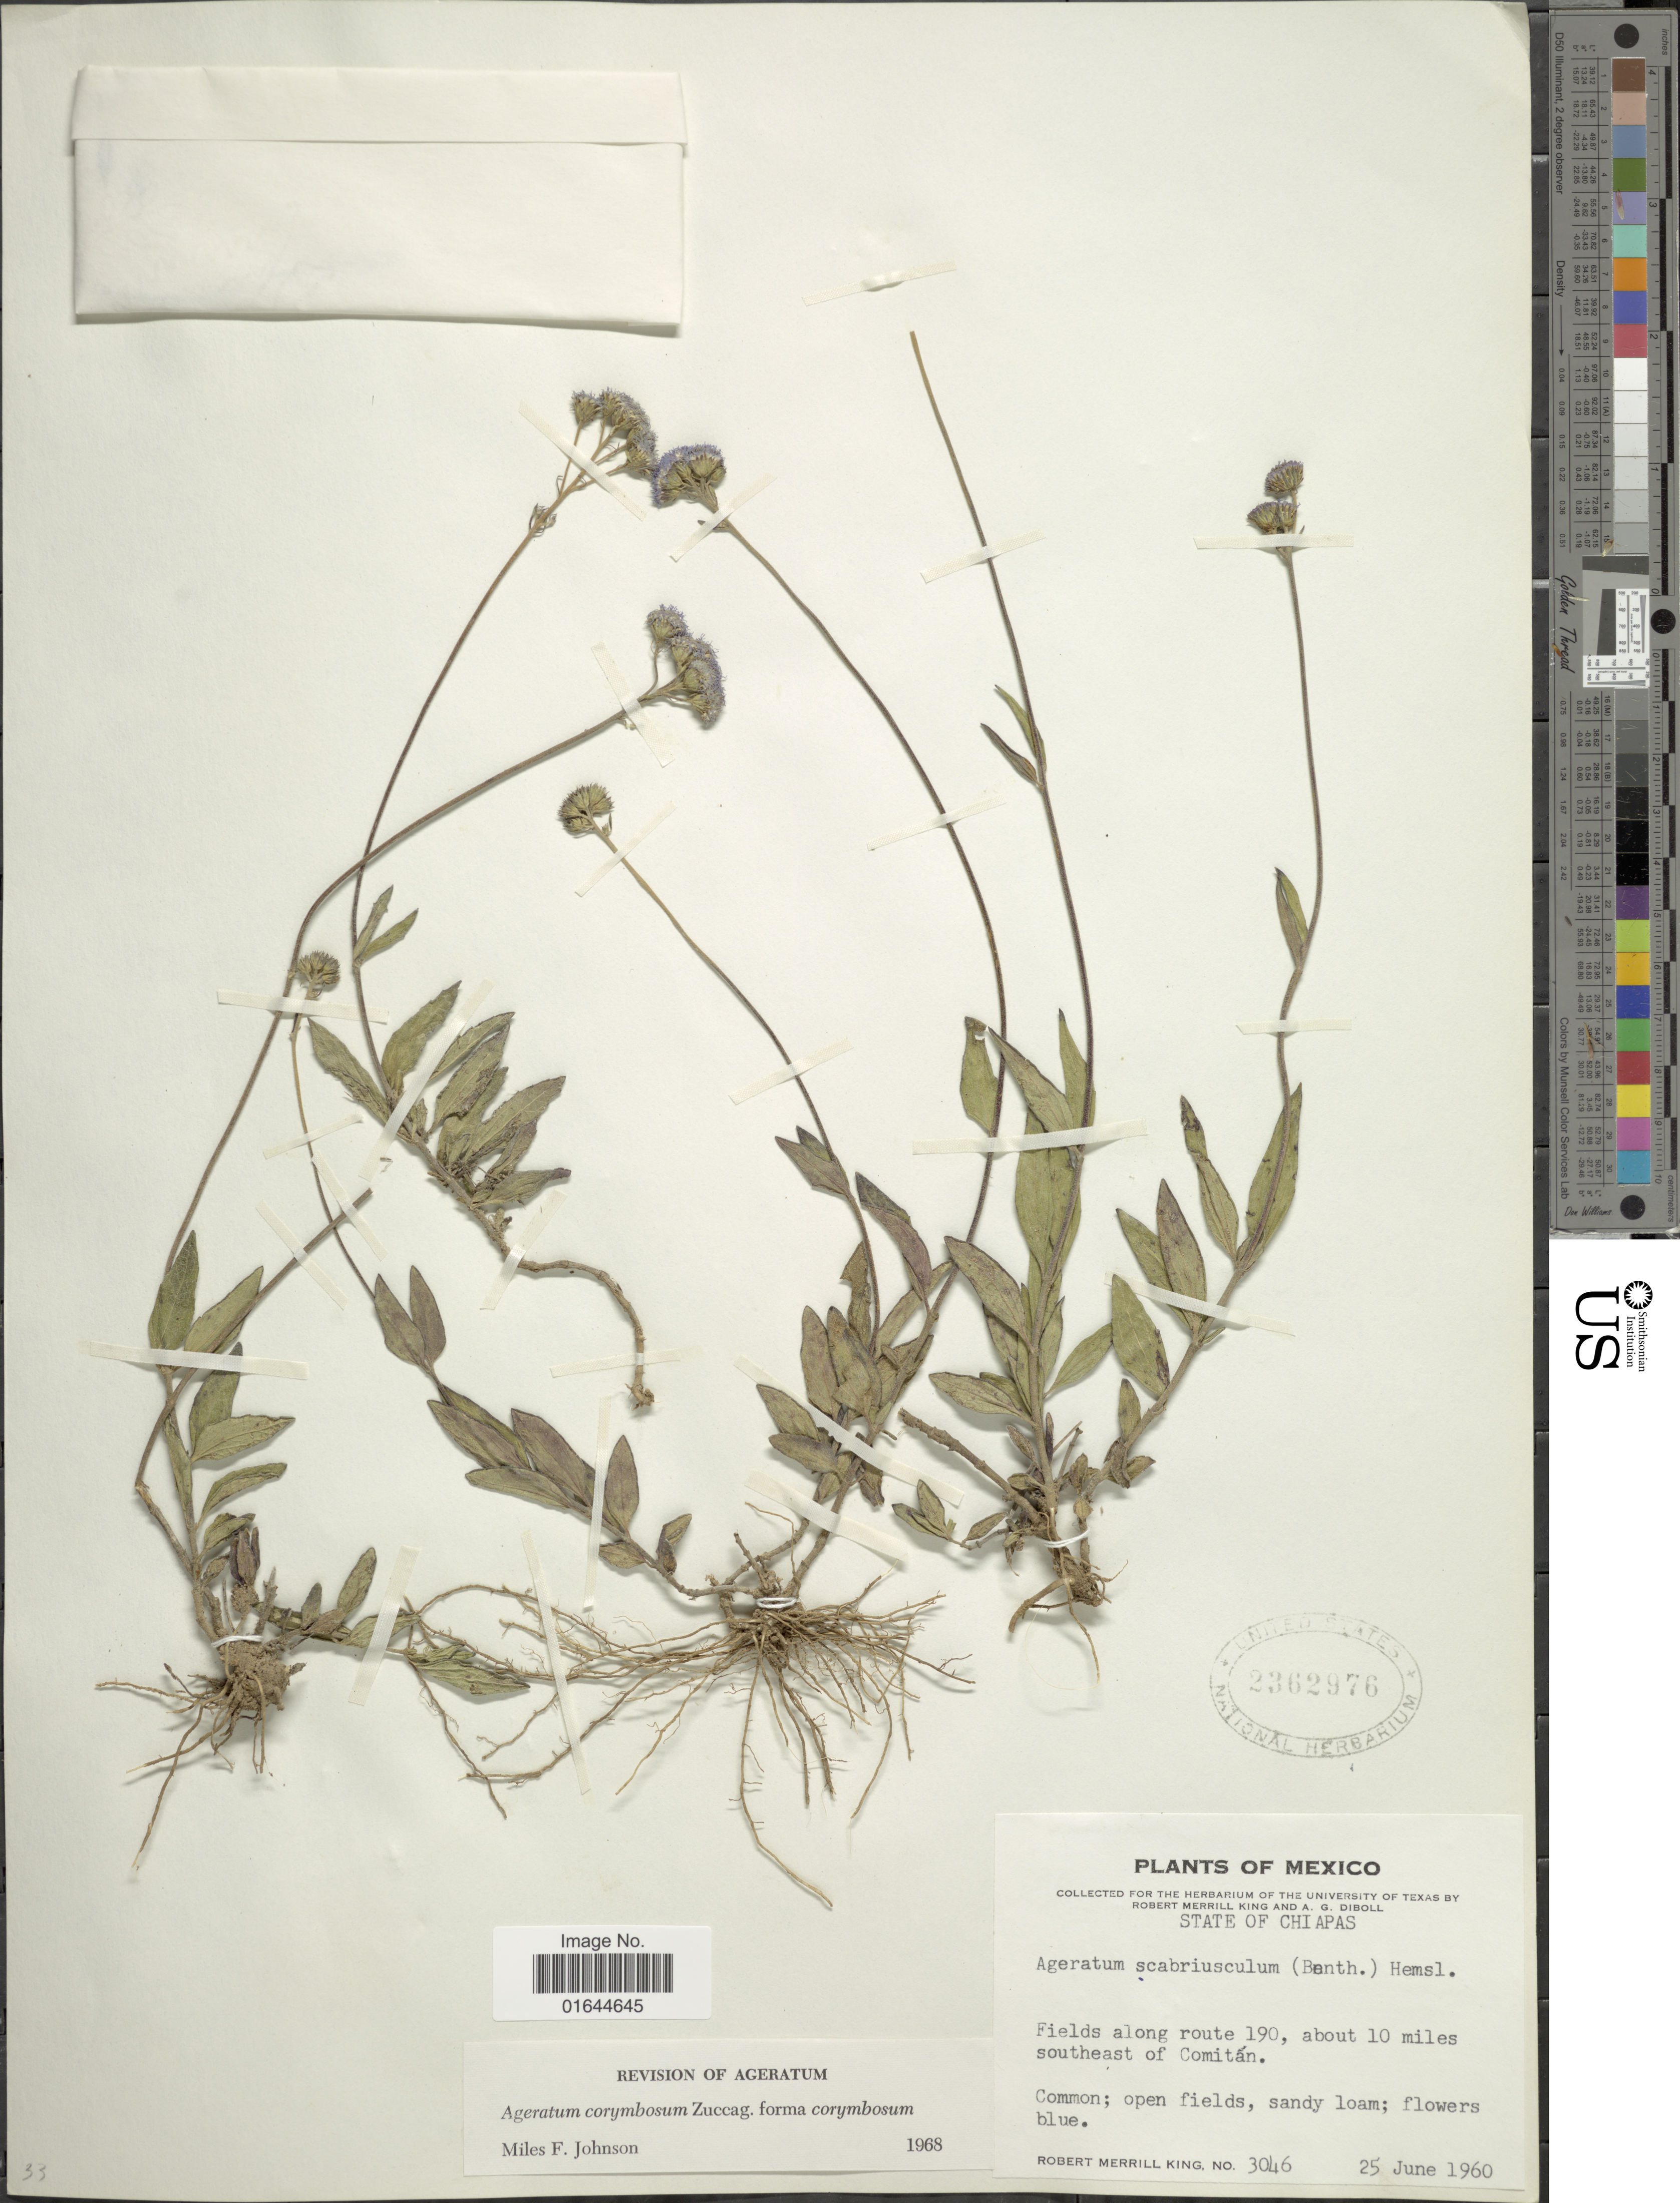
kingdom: Plantae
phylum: Tracheophyta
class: Magnoliopsida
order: Asterales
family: Asteraceae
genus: Ageratum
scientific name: Ageratum corymbosum f. corymbosum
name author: Zuccagni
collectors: R. M. King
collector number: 3046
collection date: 1960-06-25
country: Mexico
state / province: Chiapas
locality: Mexico, Fields along route 190, about 10 miles southeast of Comitan.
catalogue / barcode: US 2362976